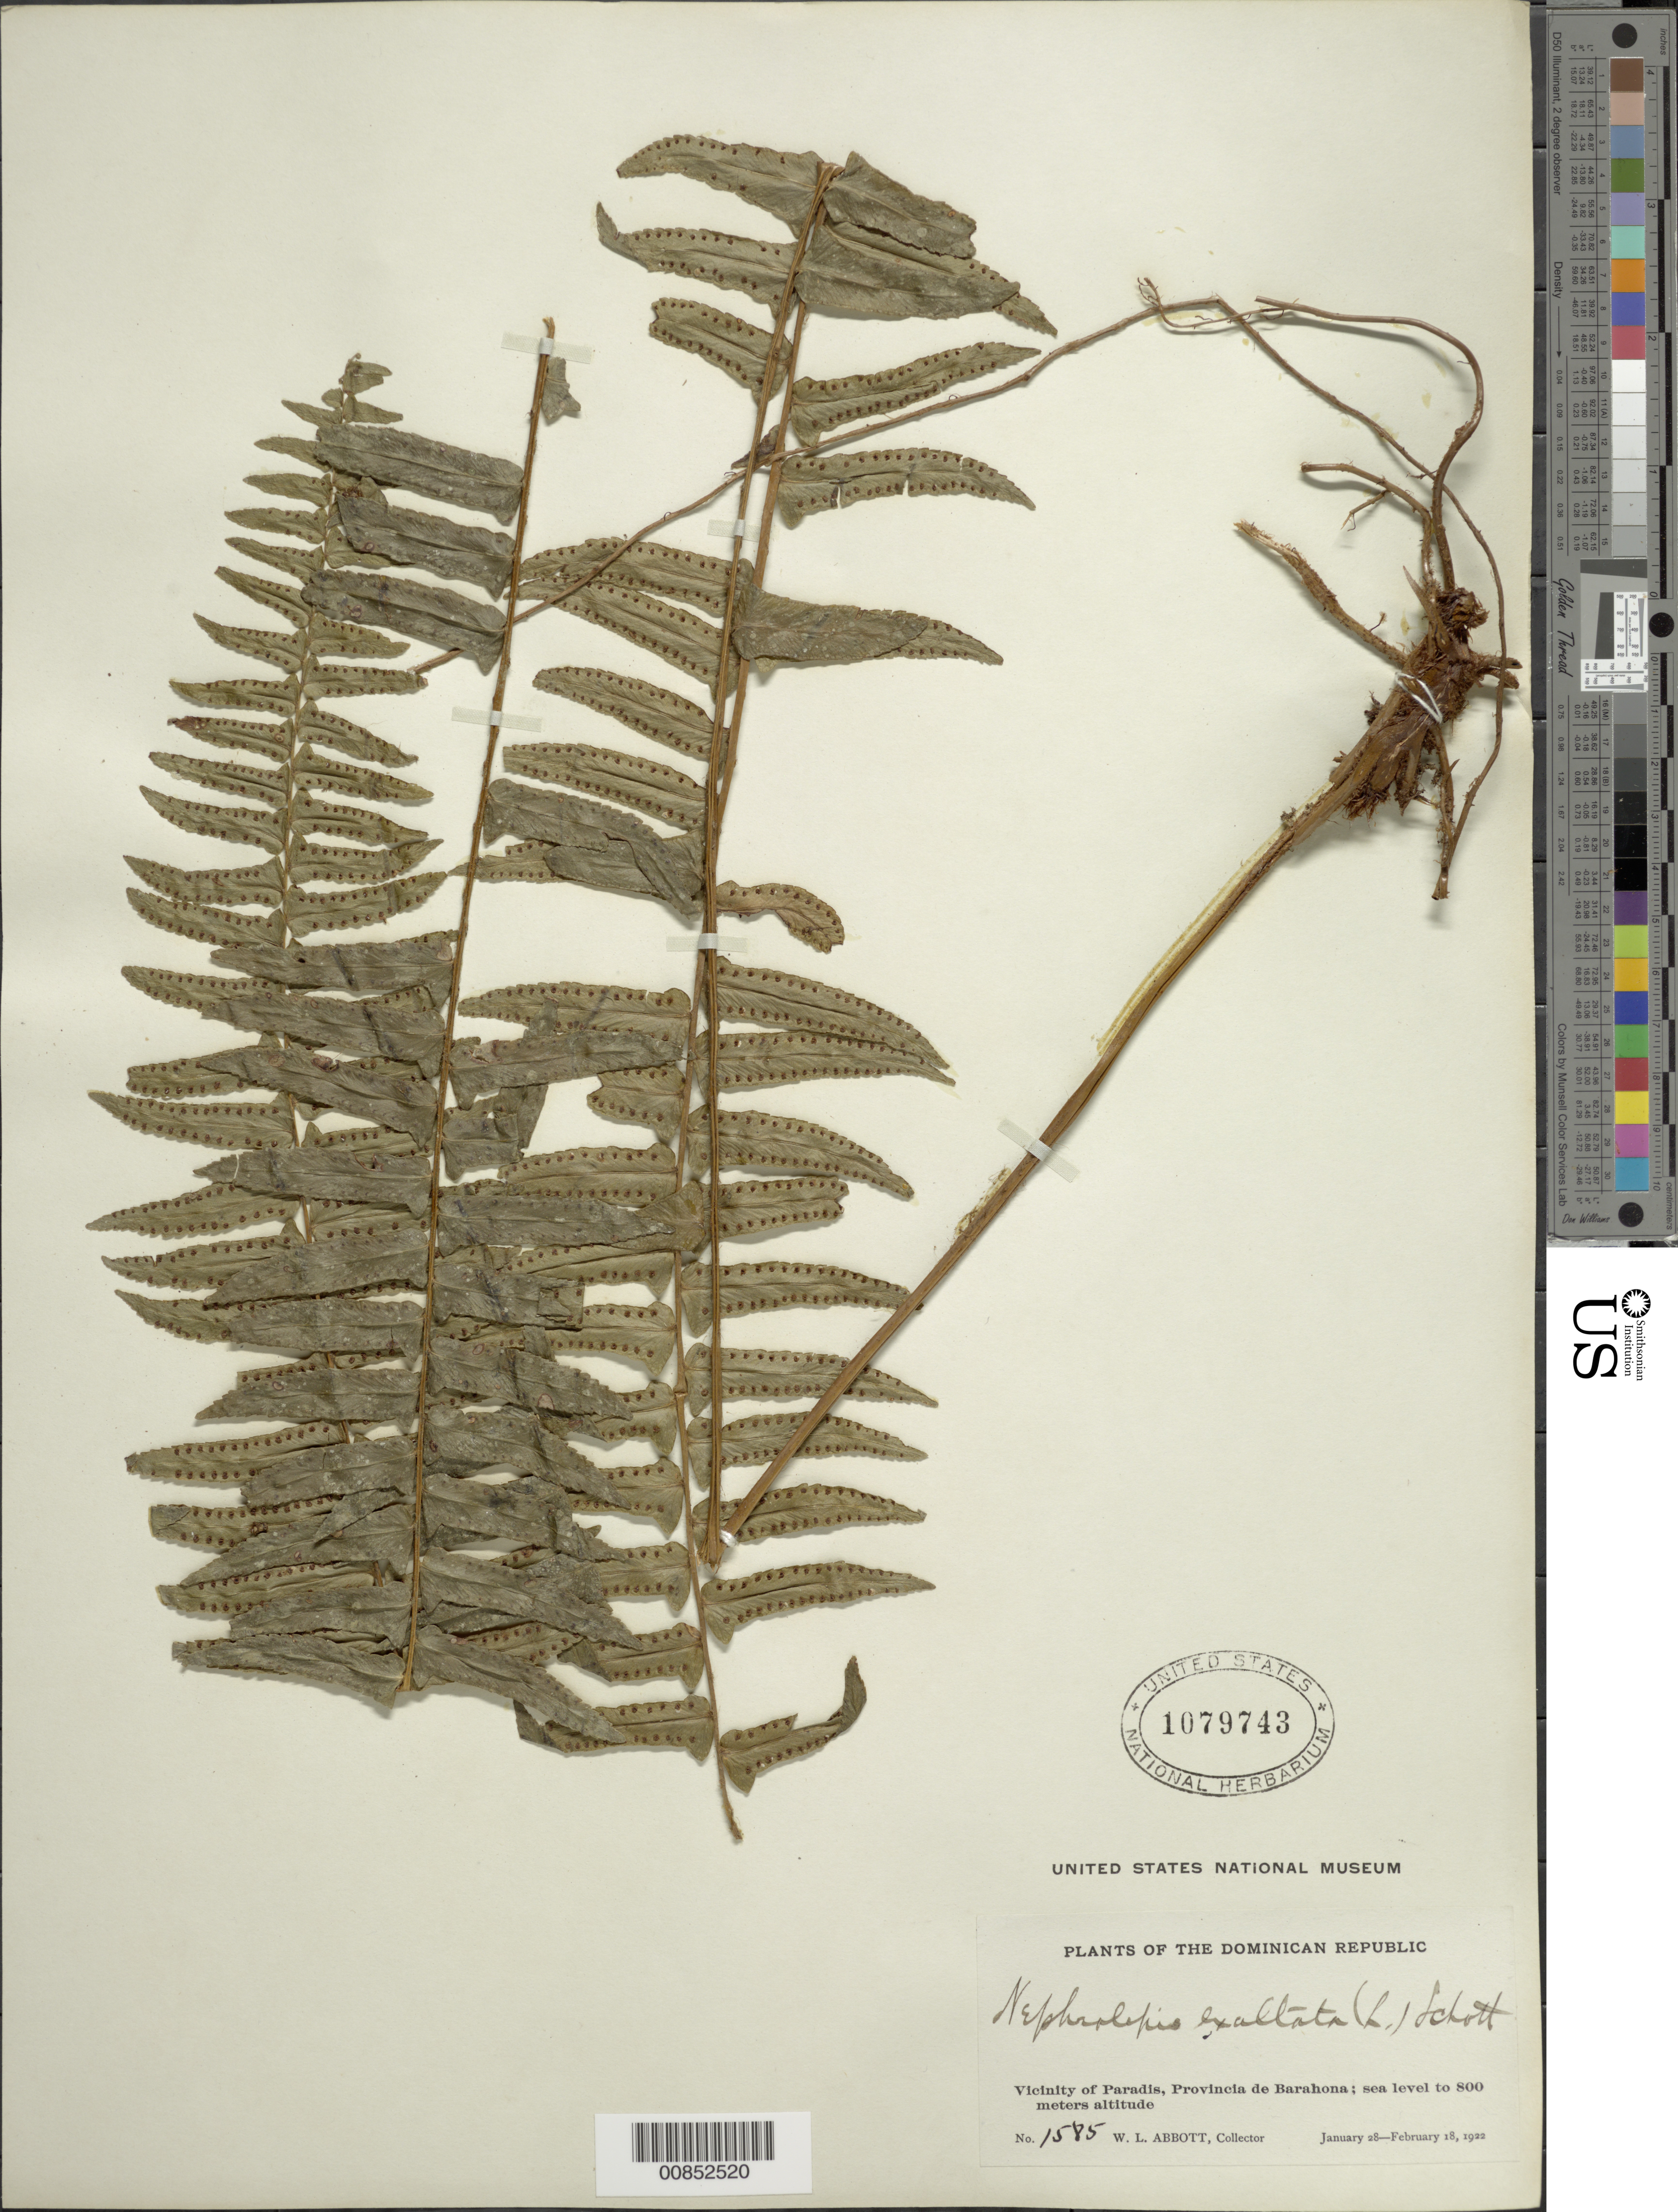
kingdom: Plantae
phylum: Tracheophyta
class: Polypodiopsida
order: Polypodiales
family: Nephrolepidaceae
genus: Nephrolepis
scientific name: Nephrolepis exaltata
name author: (L.) Schott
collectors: W. L. Abbott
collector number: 1585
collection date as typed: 28 Jan 1922 to 18 Feb 1922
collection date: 1922-01-28/1922-02-18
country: Dominican Republic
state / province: Barahona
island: Hispaniola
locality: Paradis vicinity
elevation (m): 0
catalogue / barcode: US 1079743